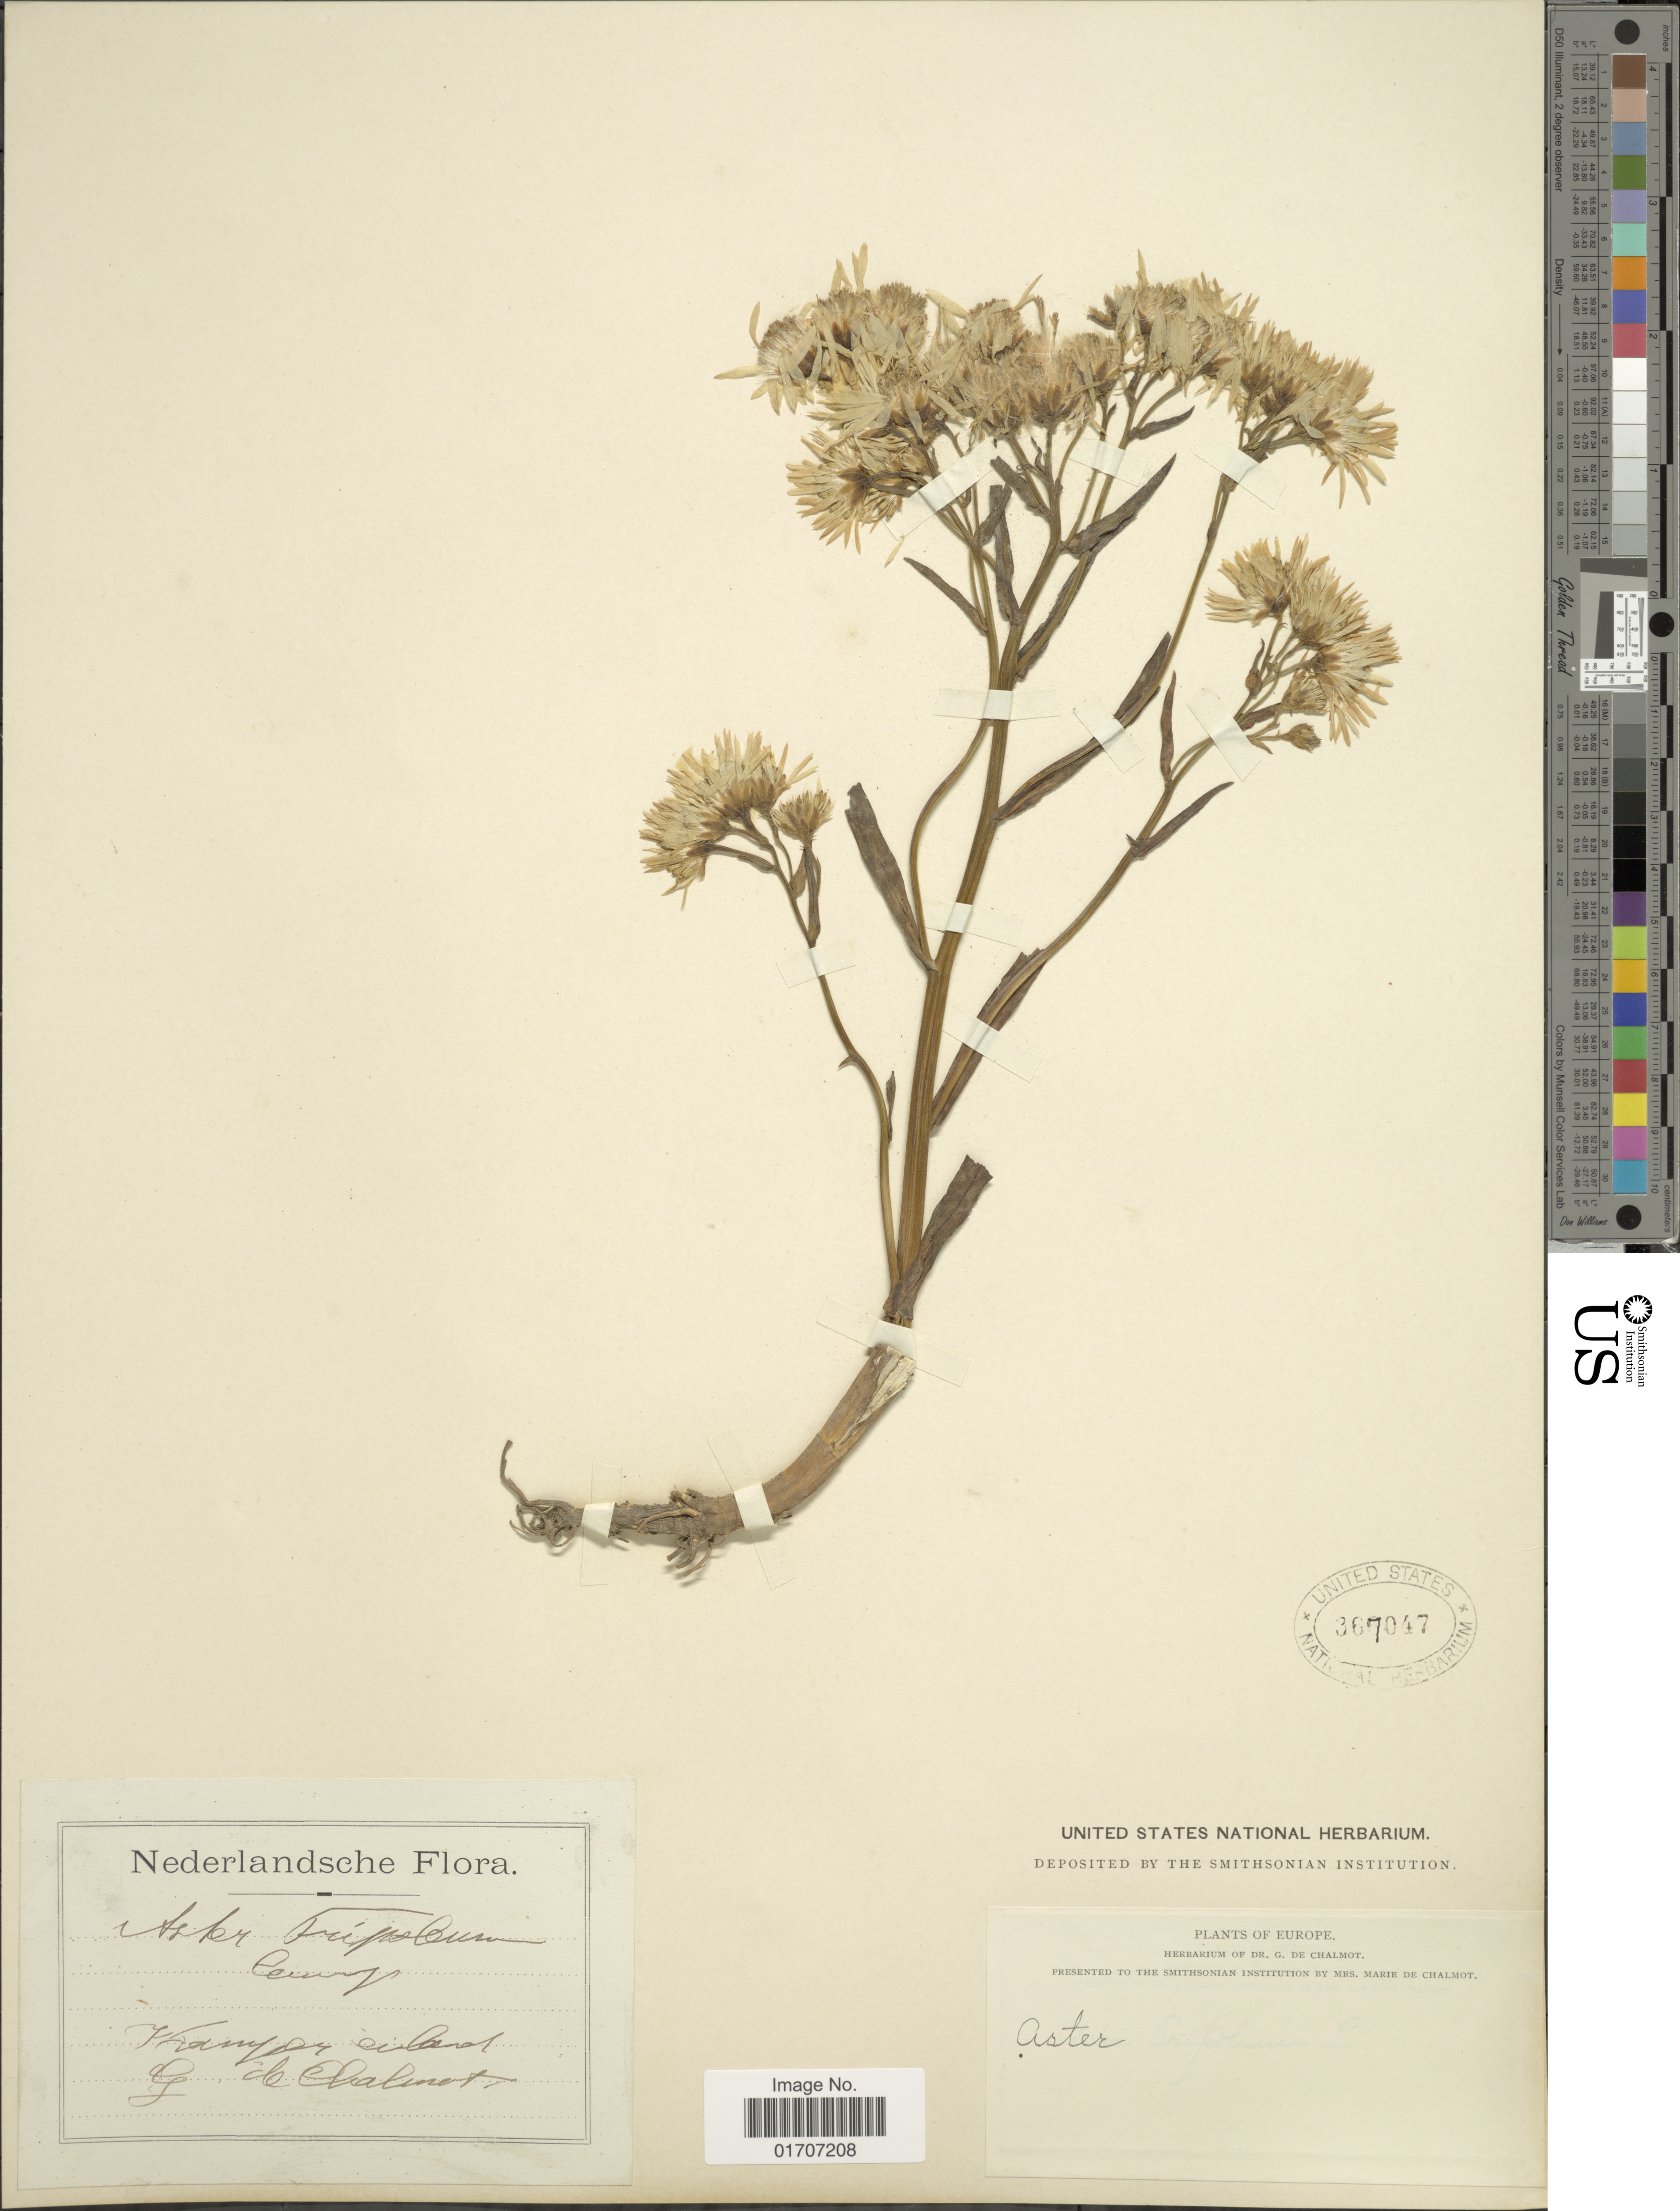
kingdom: Plantae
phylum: Tracheophyta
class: Magnoliopsida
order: Asterales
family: Asteraceae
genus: Tripolium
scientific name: Tripolium pannonicum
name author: (Jacq.) Dobrocz.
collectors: G. de Chalmot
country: Netherlands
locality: Kamper eiland.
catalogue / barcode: US 367047